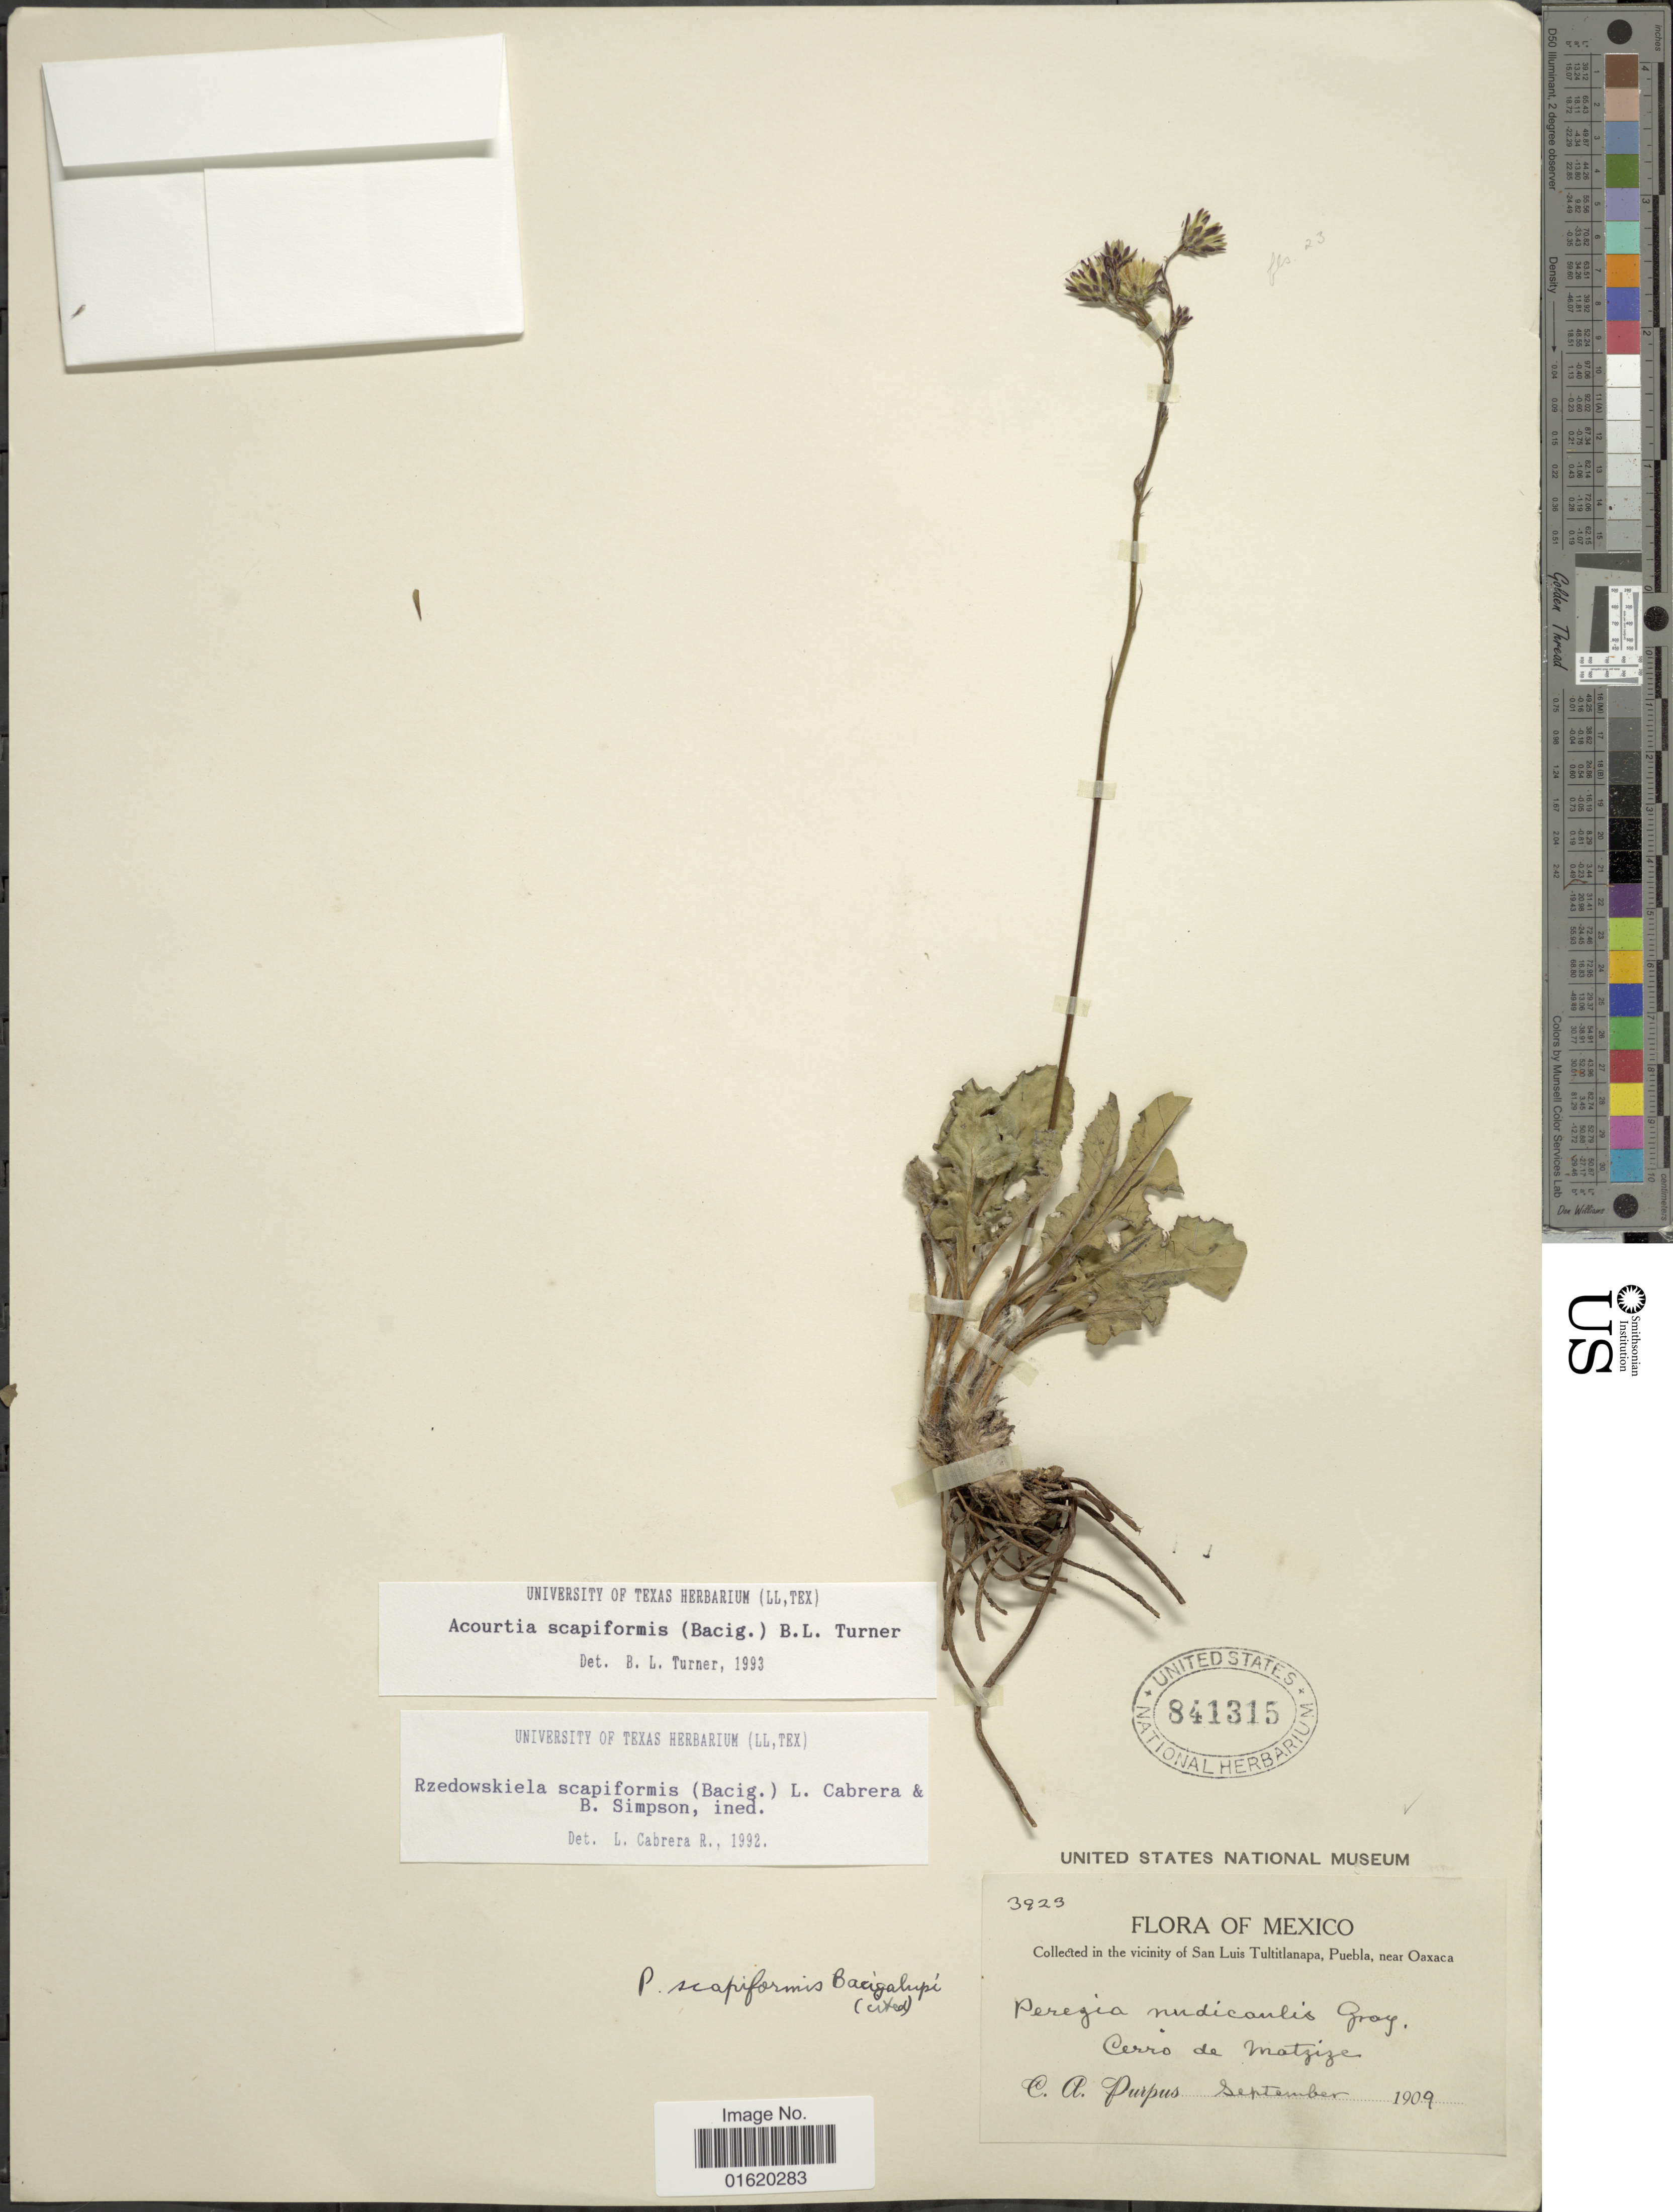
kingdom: Plantae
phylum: Tracheophyta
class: Magnoliopsida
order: Asterales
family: Asteraceae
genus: Acourtia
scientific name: Acourtia scapiformis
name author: (Bacig.) B.L. Turner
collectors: C. A. Purpus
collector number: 3923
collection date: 1909-09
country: Mexico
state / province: Puebla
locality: Vicinity of San Luis Tultitlanapa, near Oaxaca, near de Matzize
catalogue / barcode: US 841315